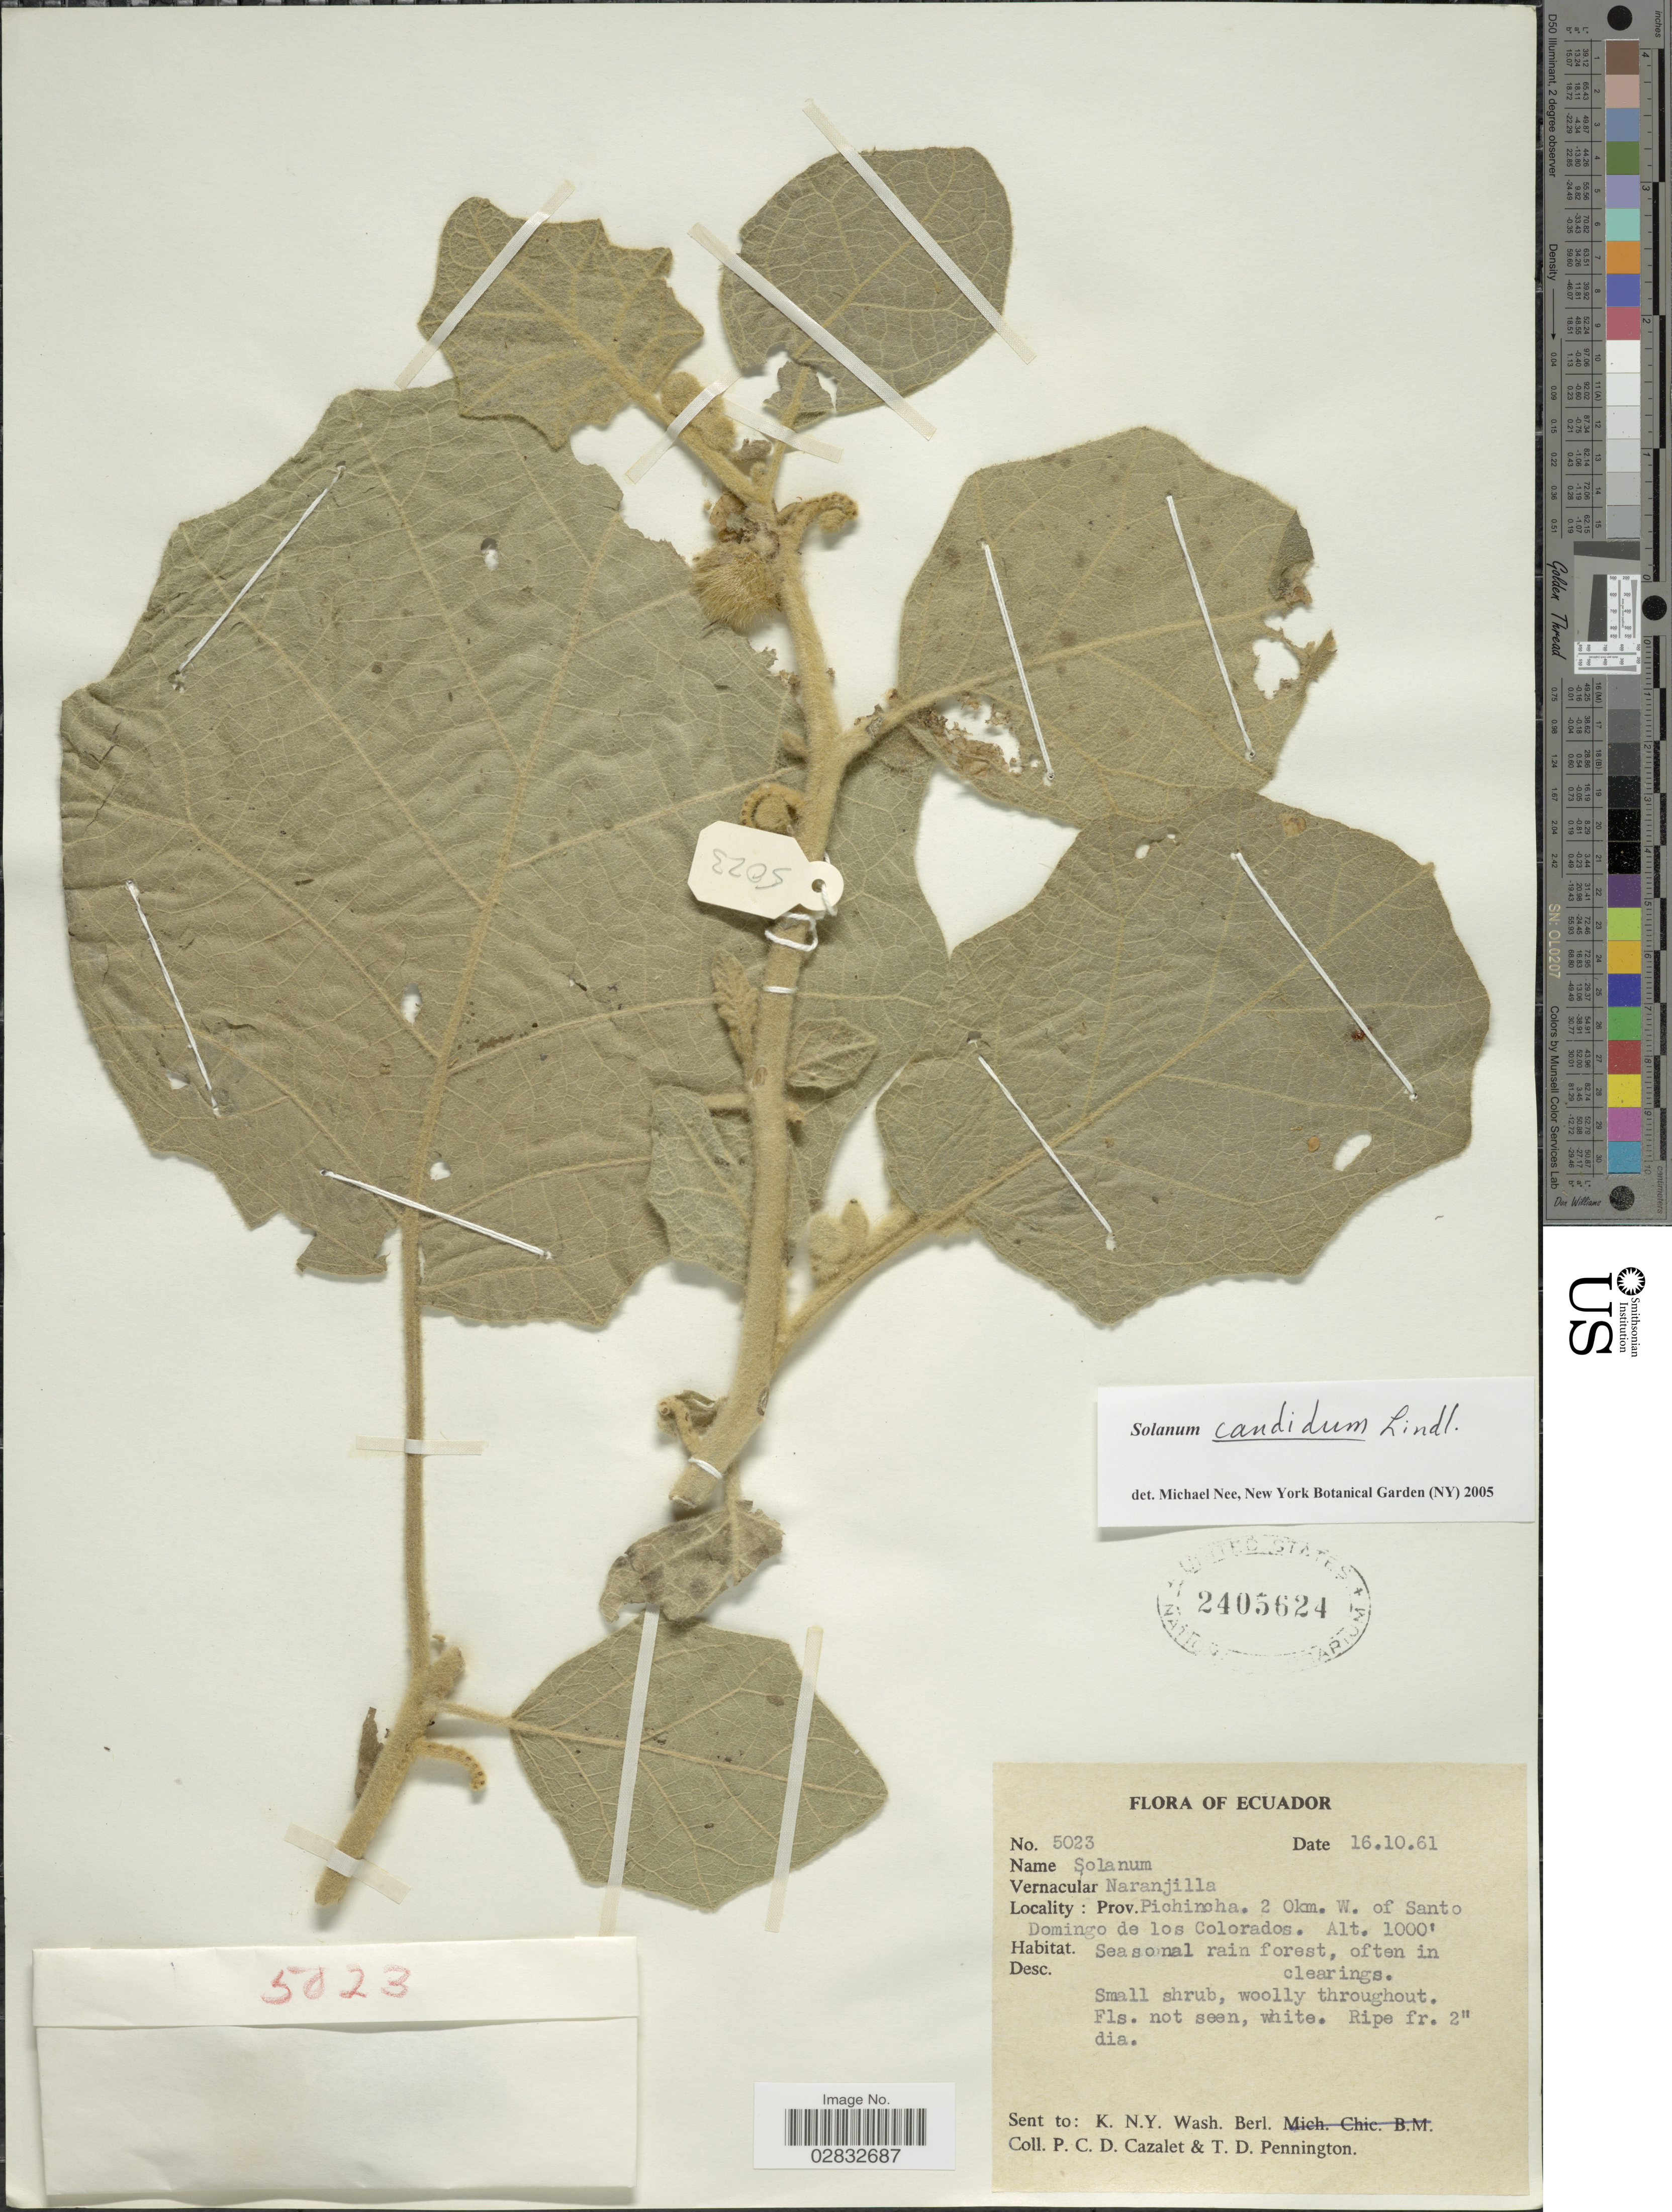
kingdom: Plantae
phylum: Tracheophyta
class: Magnoliopsida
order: Solanales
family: Solanaceae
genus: Solanum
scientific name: Solanum candidum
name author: Lindl.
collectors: P. C. D. Cazalet & T. D. Pennington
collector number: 5023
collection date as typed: Transcribed d/m/y: 16/10/61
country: Ecuador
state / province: Pichincha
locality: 20 km. W. of Santo Domingo de los Colorados.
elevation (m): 305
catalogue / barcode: US 2405624